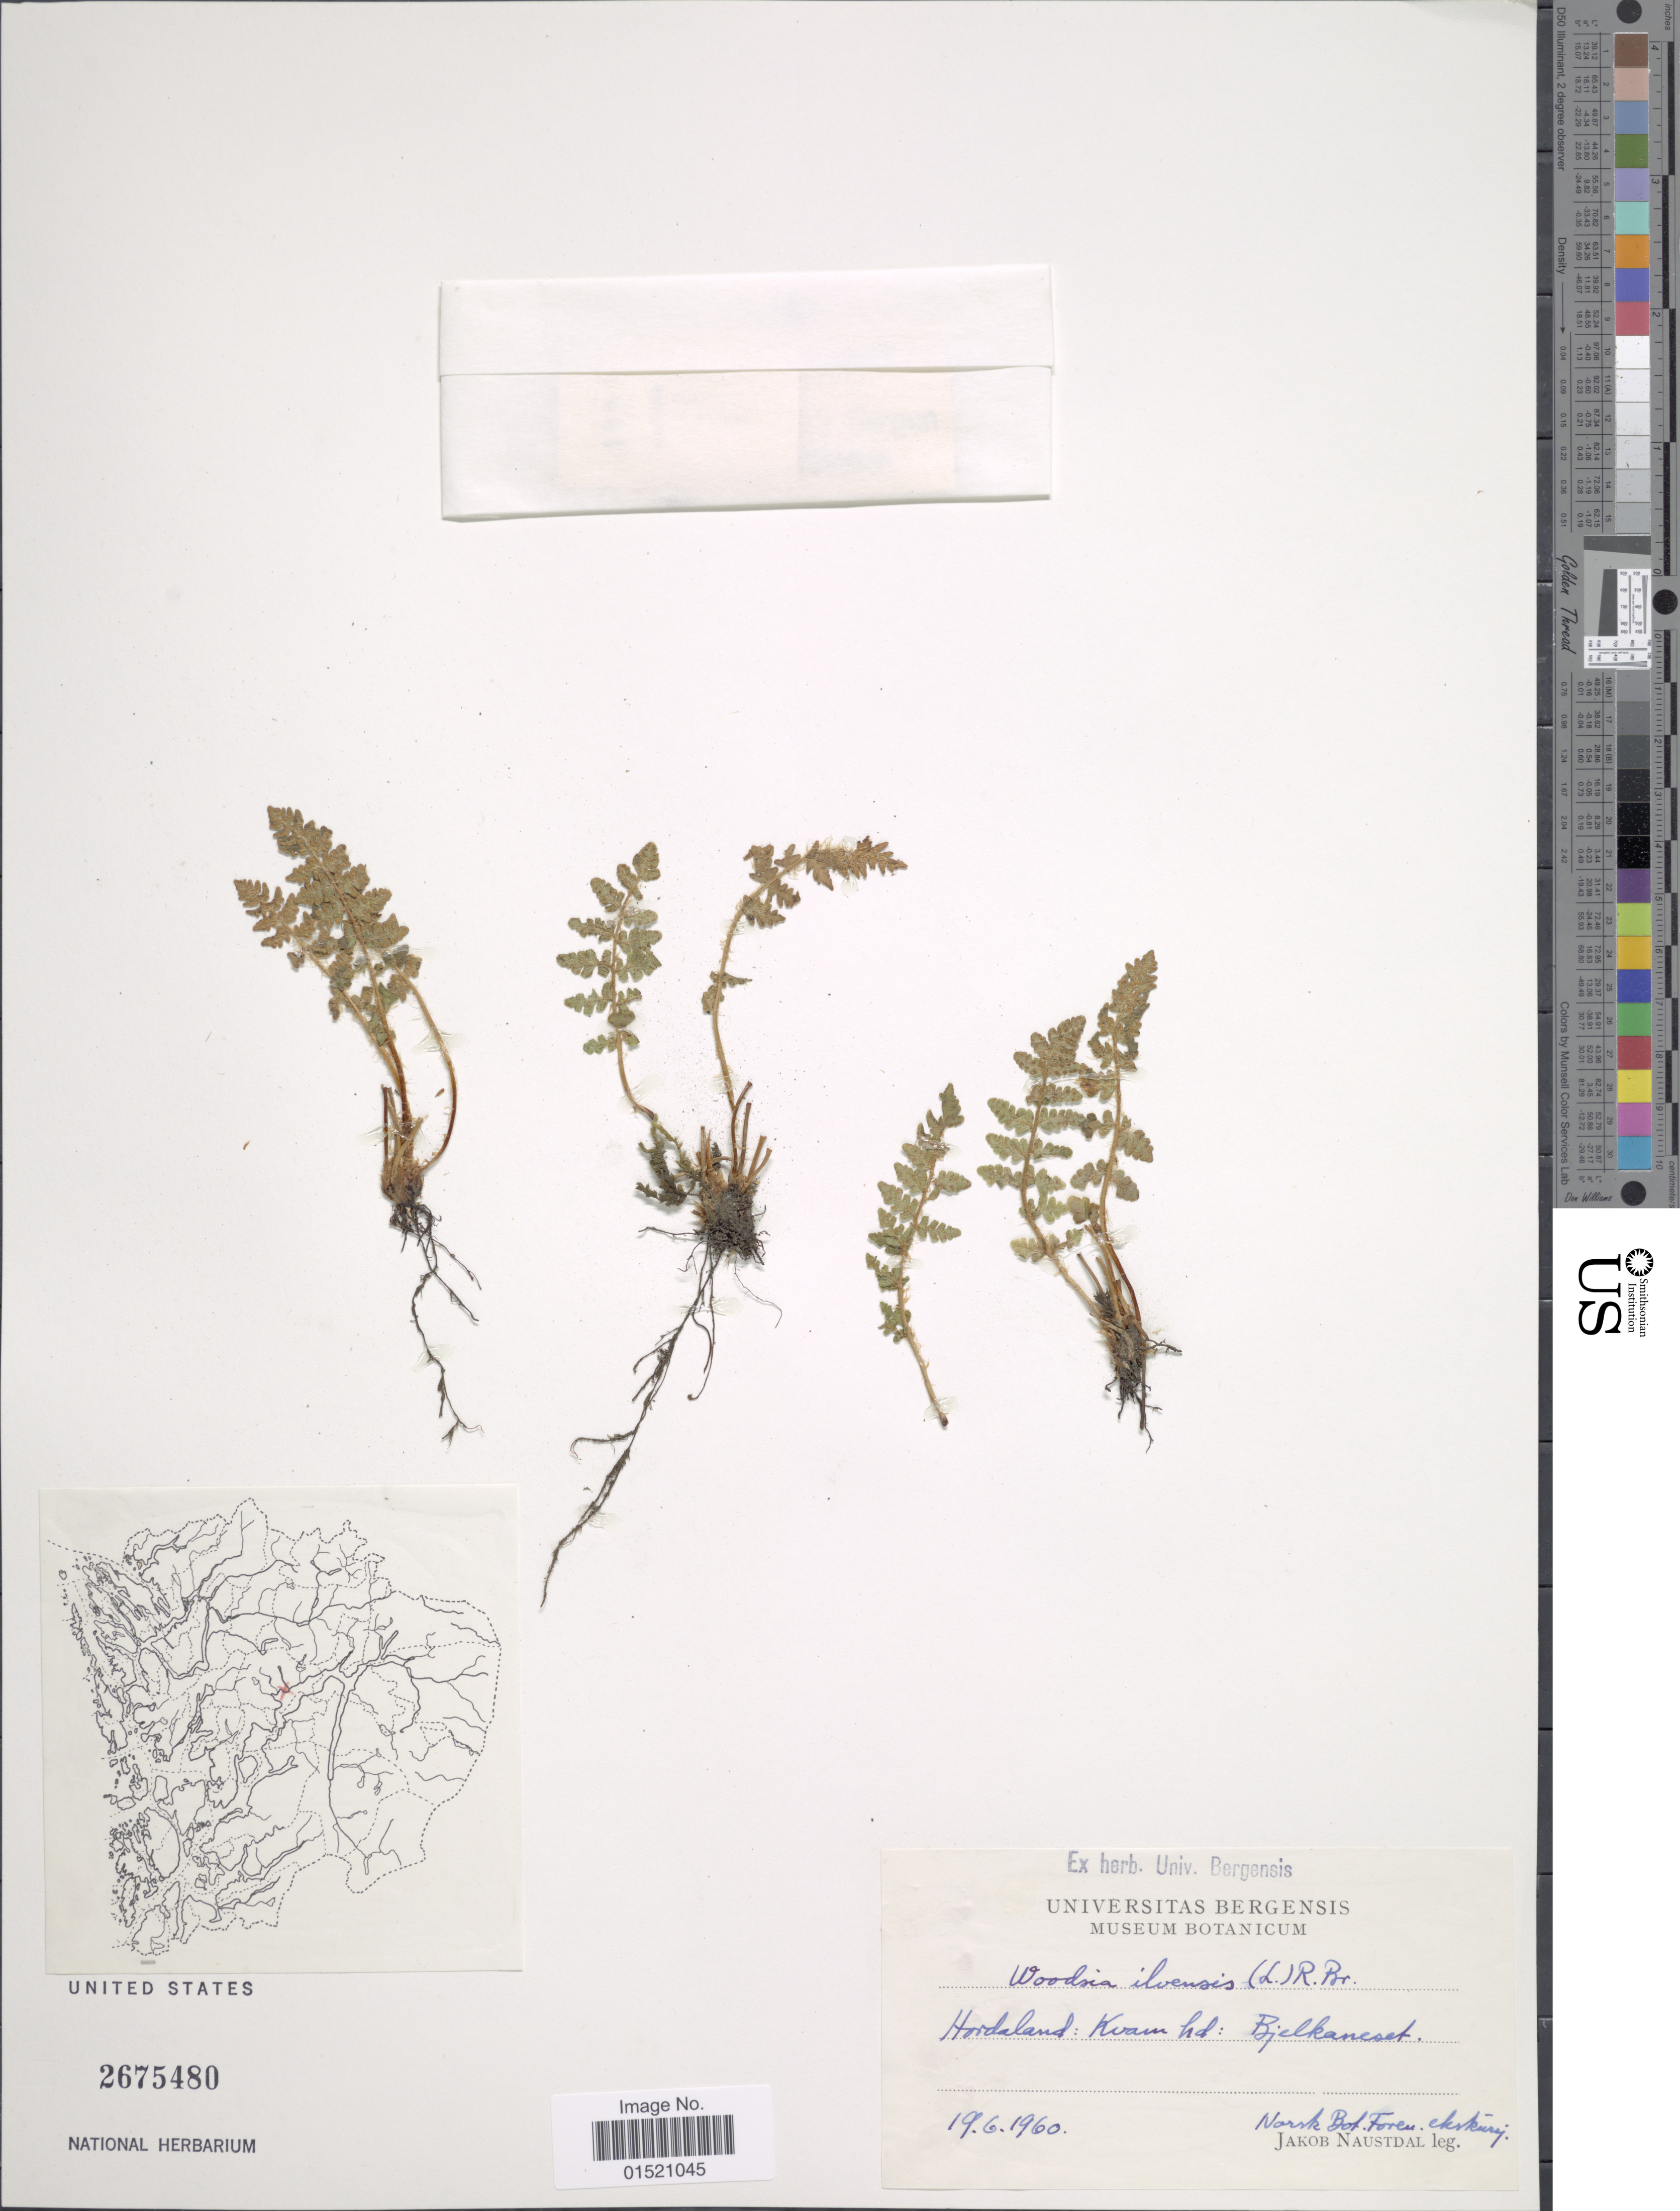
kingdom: Plantae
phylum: Tracheophyta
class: Polypodiopsida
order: Polypodiales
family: Woodsiaceae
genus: Woodsia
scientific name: Woodsia ilvensis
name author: (L.) R. Br.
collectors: J. Naustdal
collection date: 1960-06-19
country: Norway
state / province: Hordaland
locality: Kvam hd: Bjelkaneset.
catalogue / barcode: US 2675480